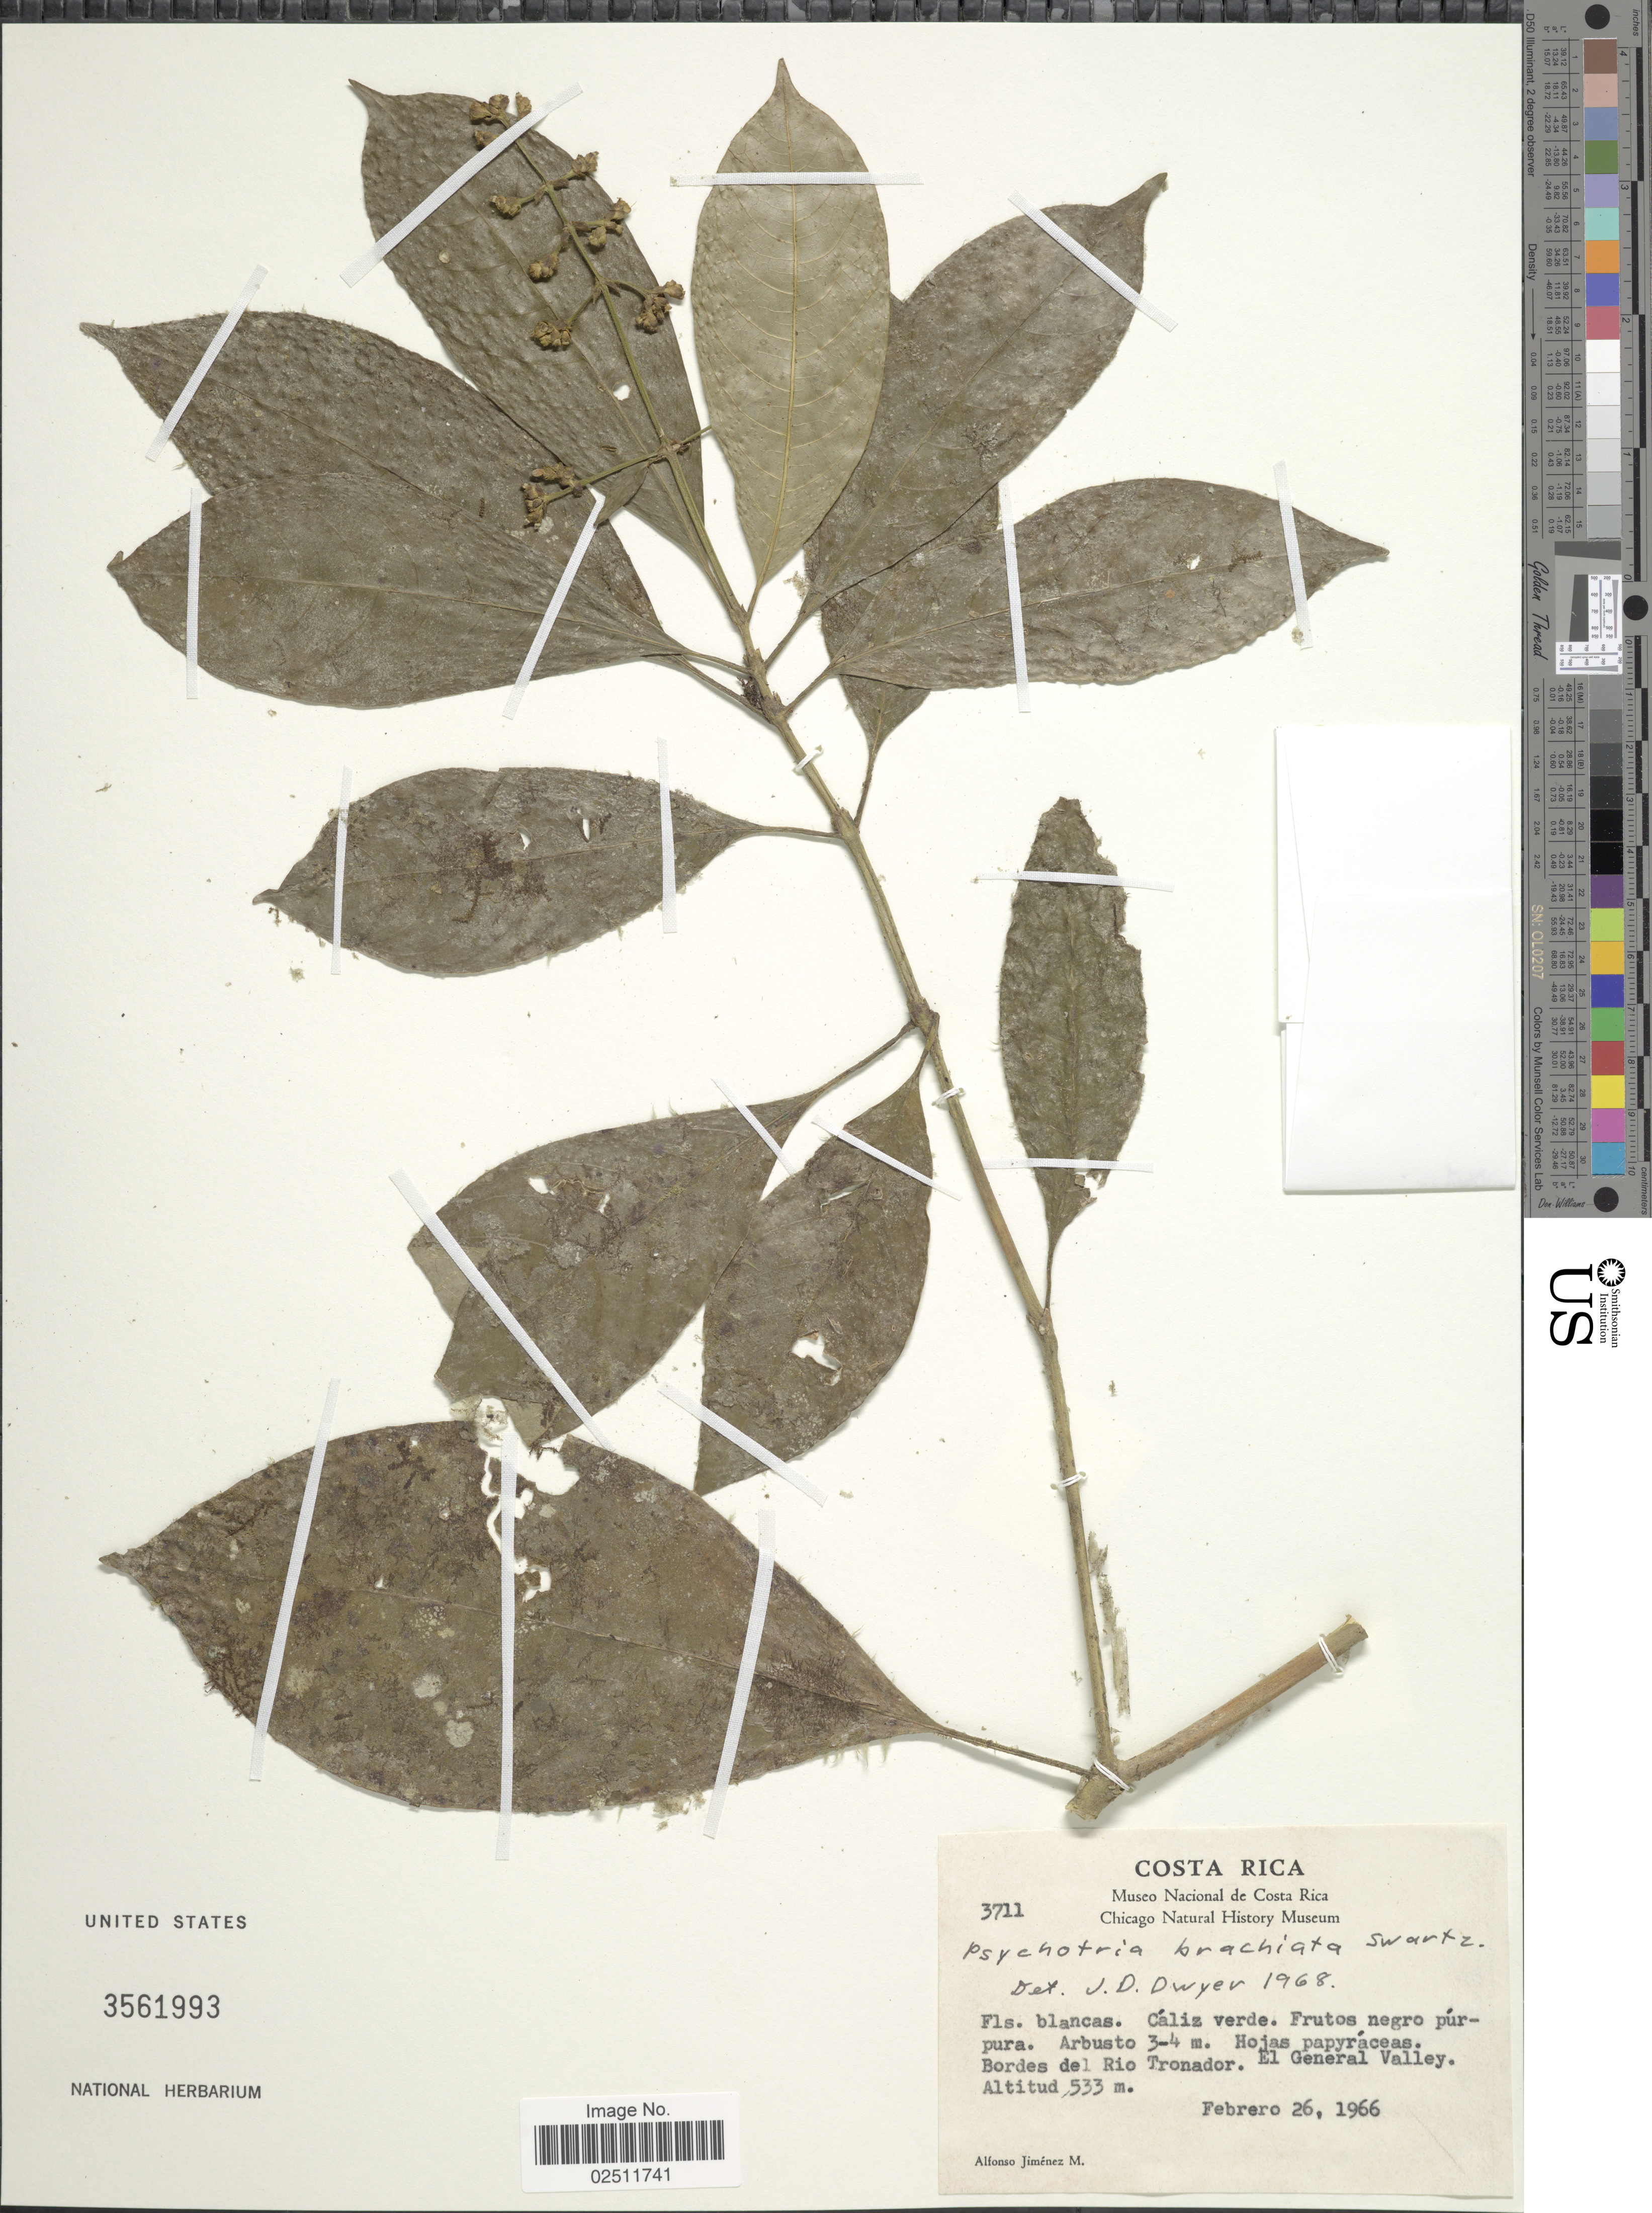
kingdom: Plantae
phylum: Tracheophyta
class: Magnoliopsida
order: Gentianales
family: Rubiaceae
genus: Psychotria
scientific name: Psychotria brachiata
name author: Sw.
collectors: A. Jimenez M.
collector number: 3711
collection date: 1966-02-26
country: Costa Rica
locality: Bordes del Rio Tronador. El General Valley.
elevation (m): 533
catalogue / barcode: US 3561993